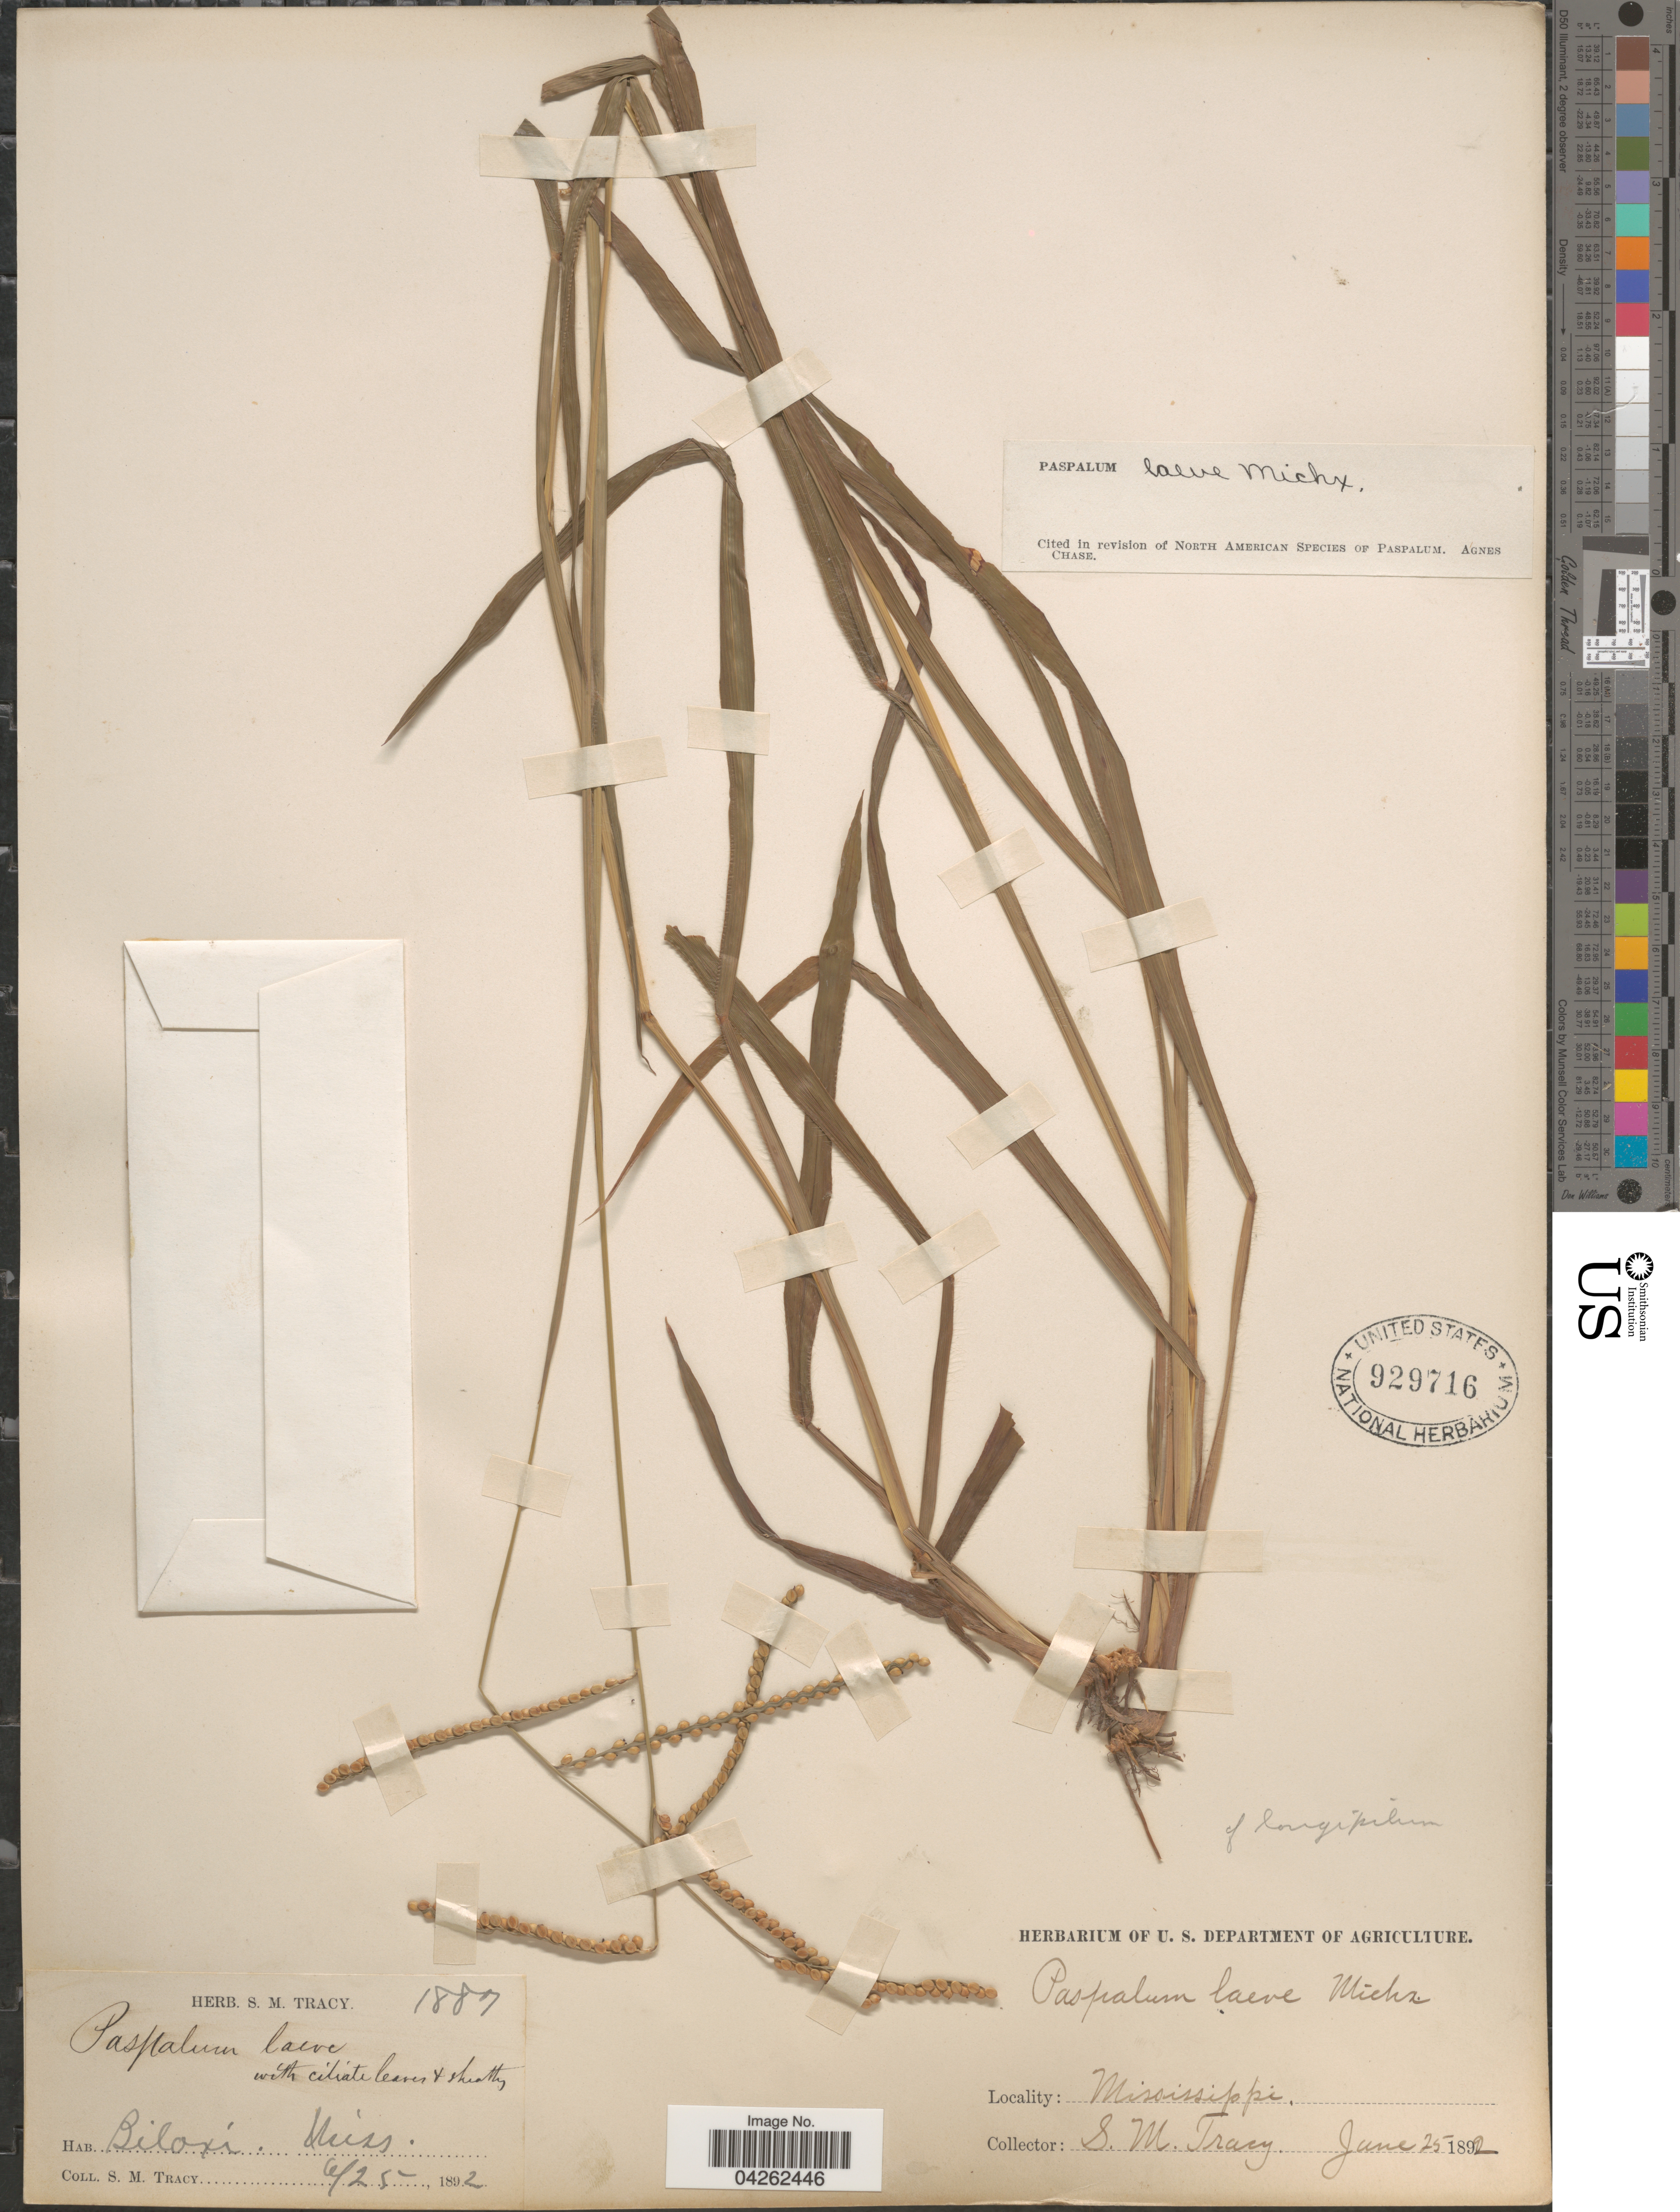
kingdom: Plantae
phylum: Tracheophyta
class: Liliopsida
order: Poales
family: Poaceae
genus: Paspalum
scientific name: Paspalum laeve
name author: Michx.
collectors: S. M. Tracy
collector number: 1887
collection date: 1892-06-25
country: United States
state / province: Mississippi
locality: Biloxi.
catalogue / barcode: US 929716